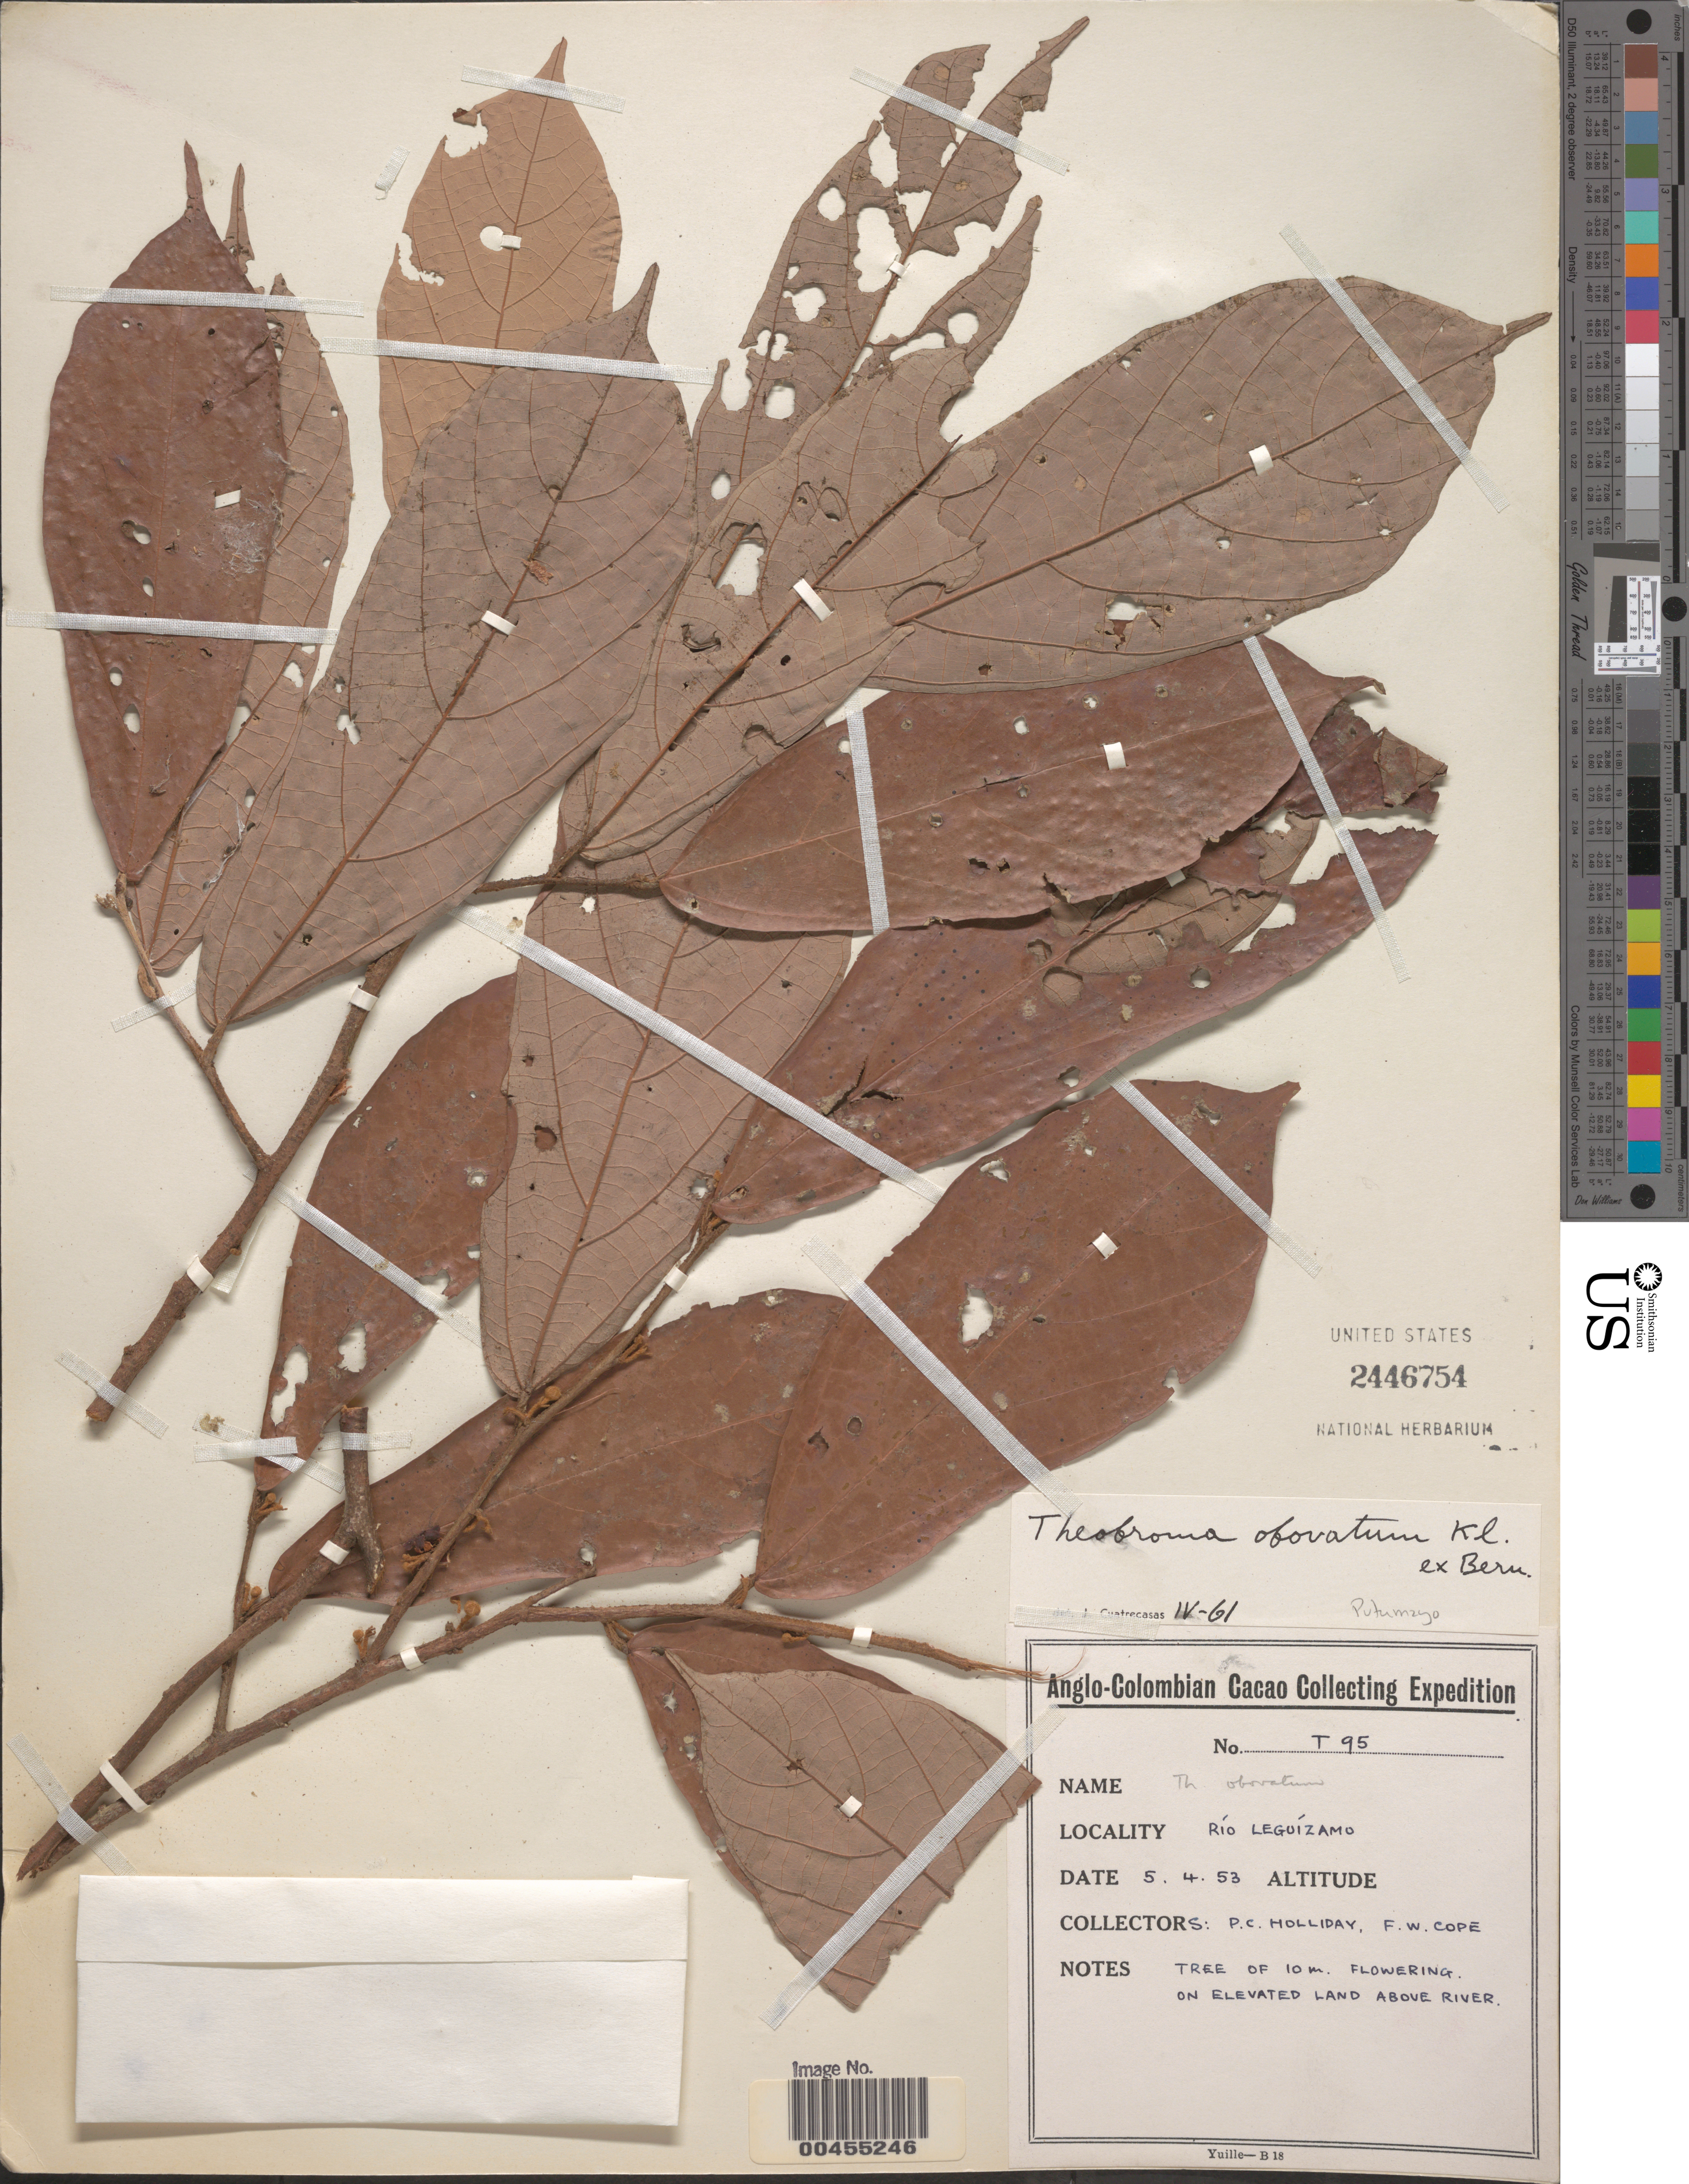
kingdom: Plantae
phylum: Tracheophyta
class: Magnoliopsida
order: Malvales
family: Malvaceae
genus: Theobroma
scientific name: Theobroma obovatum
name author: Klotzsch ex Bernoulli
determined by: Cuatrecasas, J.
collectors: P. C. Holliday & F. Cope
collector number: T95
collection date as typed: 05 Apr 1953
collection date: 1953-04-05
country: Colombia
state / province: Putumayo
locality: Río Leguízamo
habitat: elevated land above river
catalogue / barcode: US 2446754